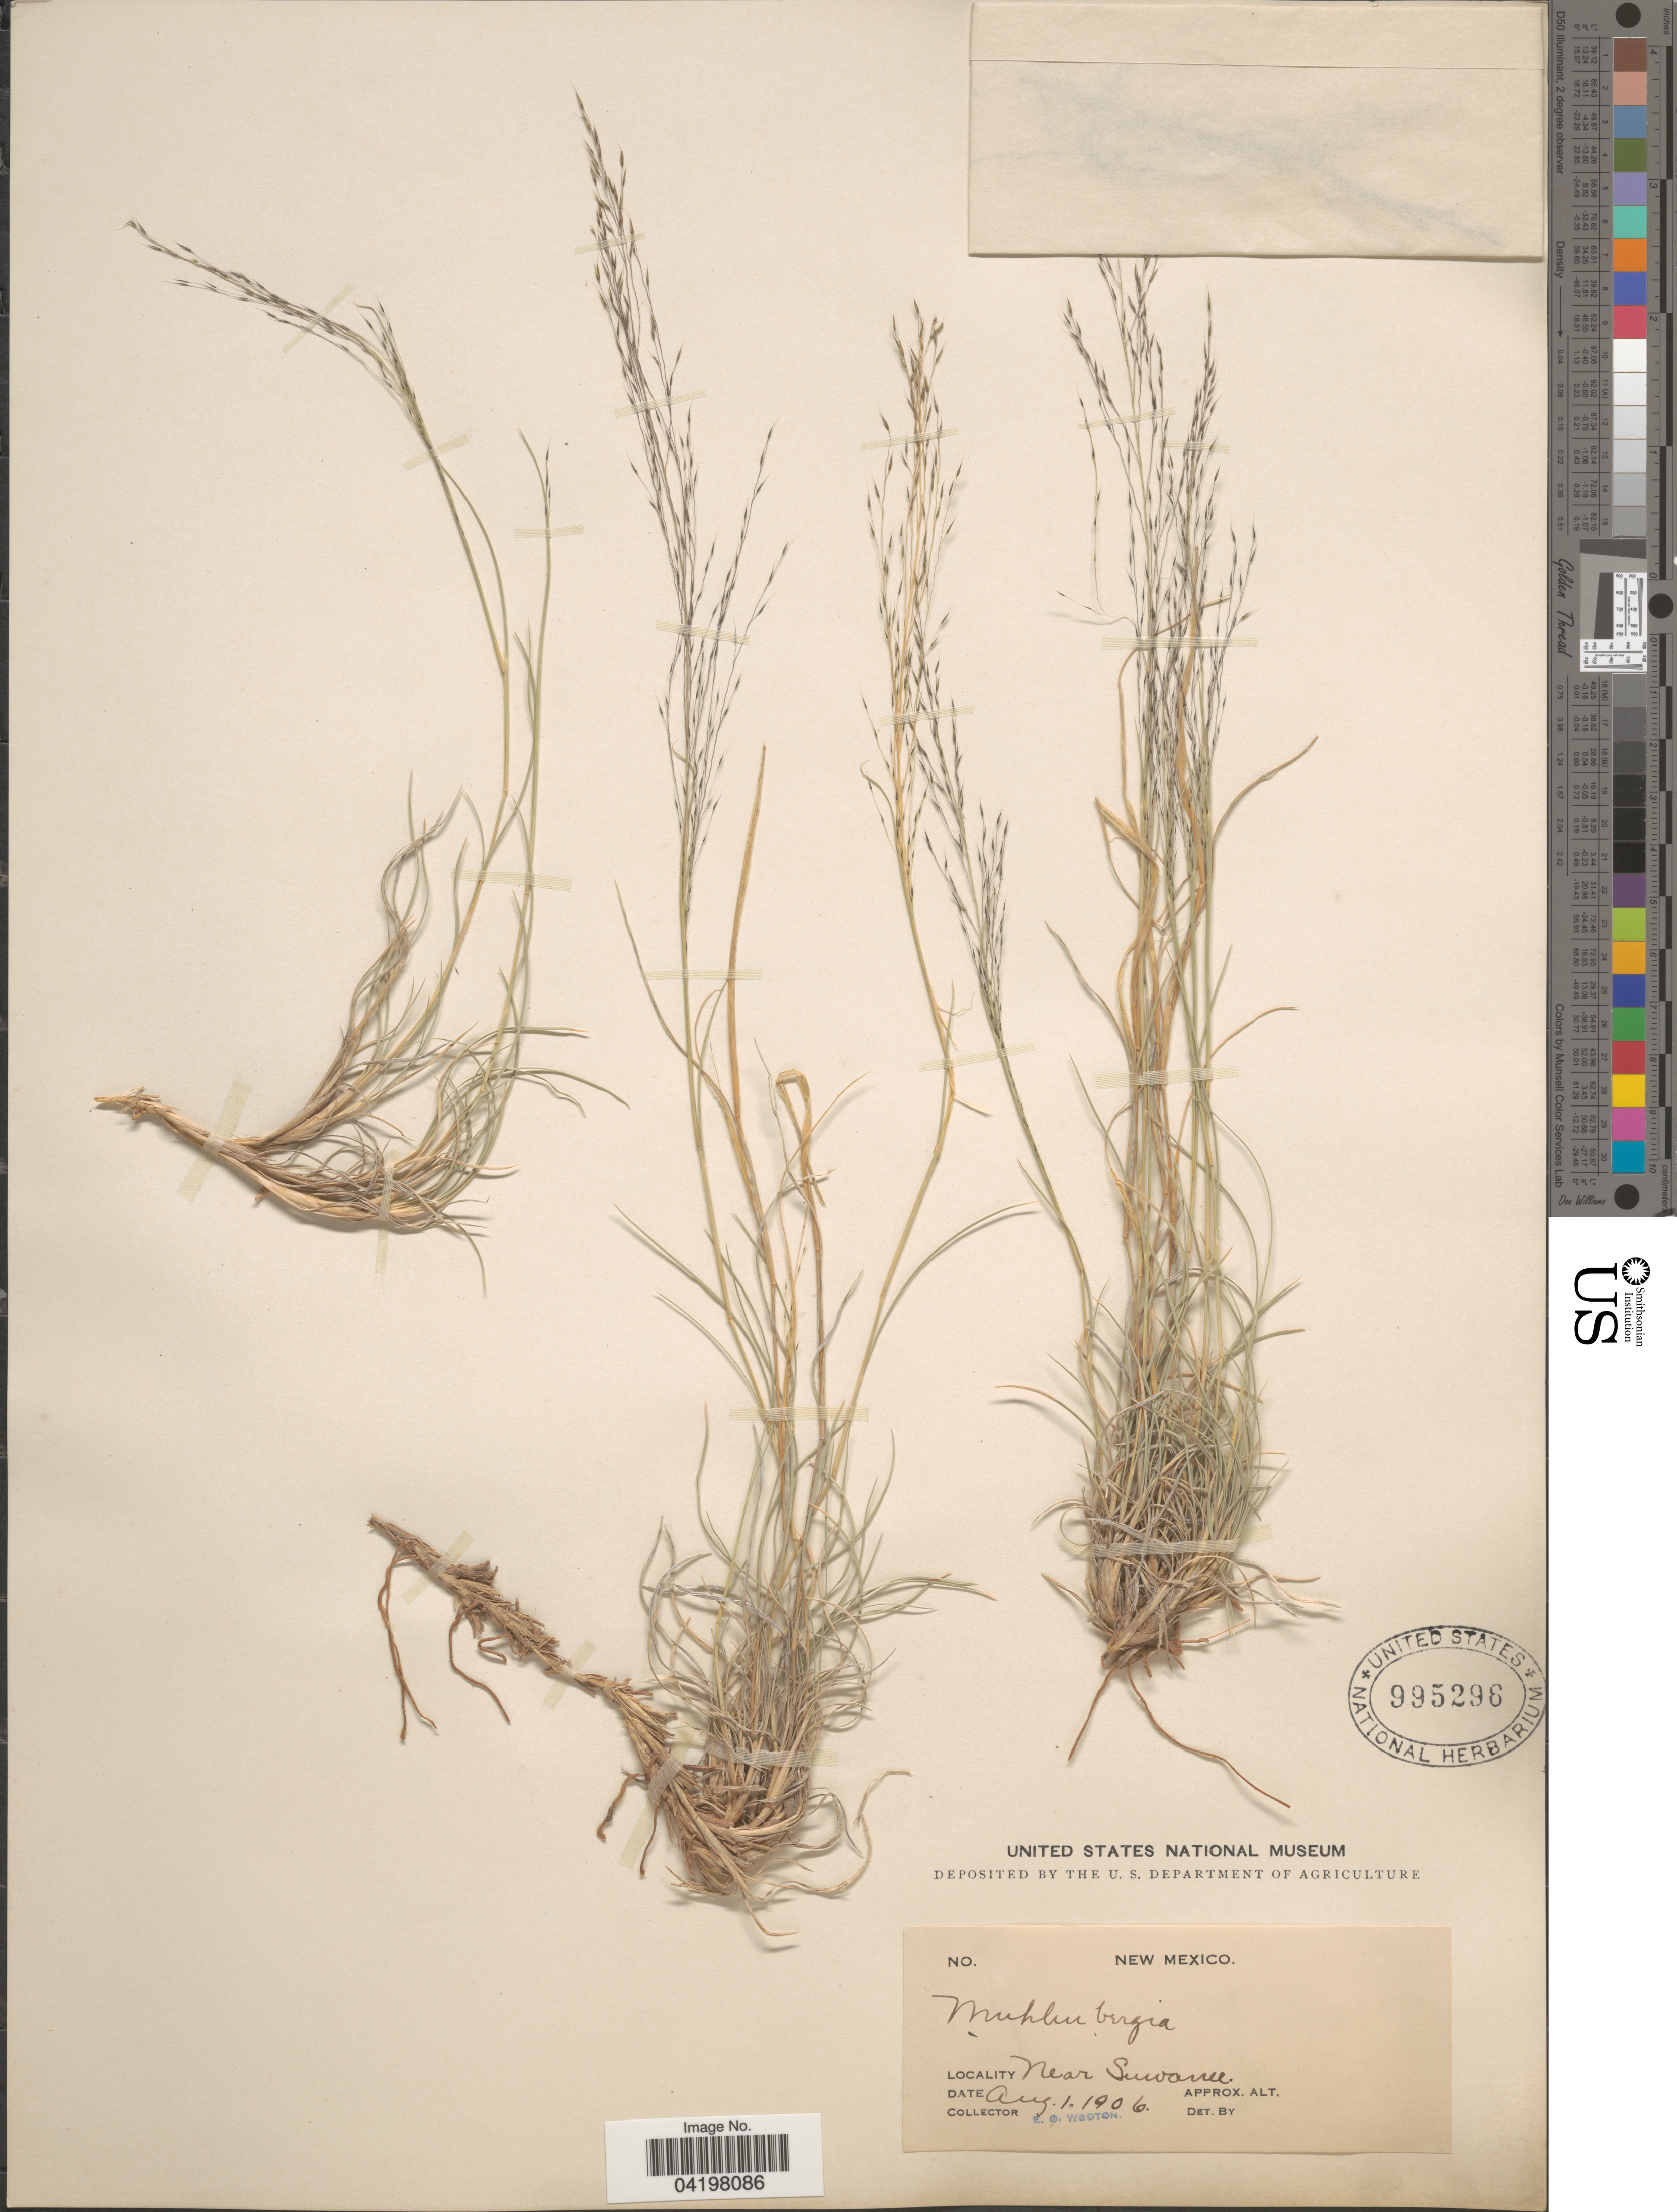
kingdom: Plantae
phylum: Tracheophyta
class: Liliopsida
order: Poales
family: Poaceae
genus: Muhlenbergia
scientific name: Muhlenbergia torreyi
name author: (Kunth) Hitchc. ex Bush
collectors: E. O. Wooton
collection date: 1906-08-01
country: United States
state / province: New Mexico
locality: Near Suwanee.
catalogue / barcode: US 995296